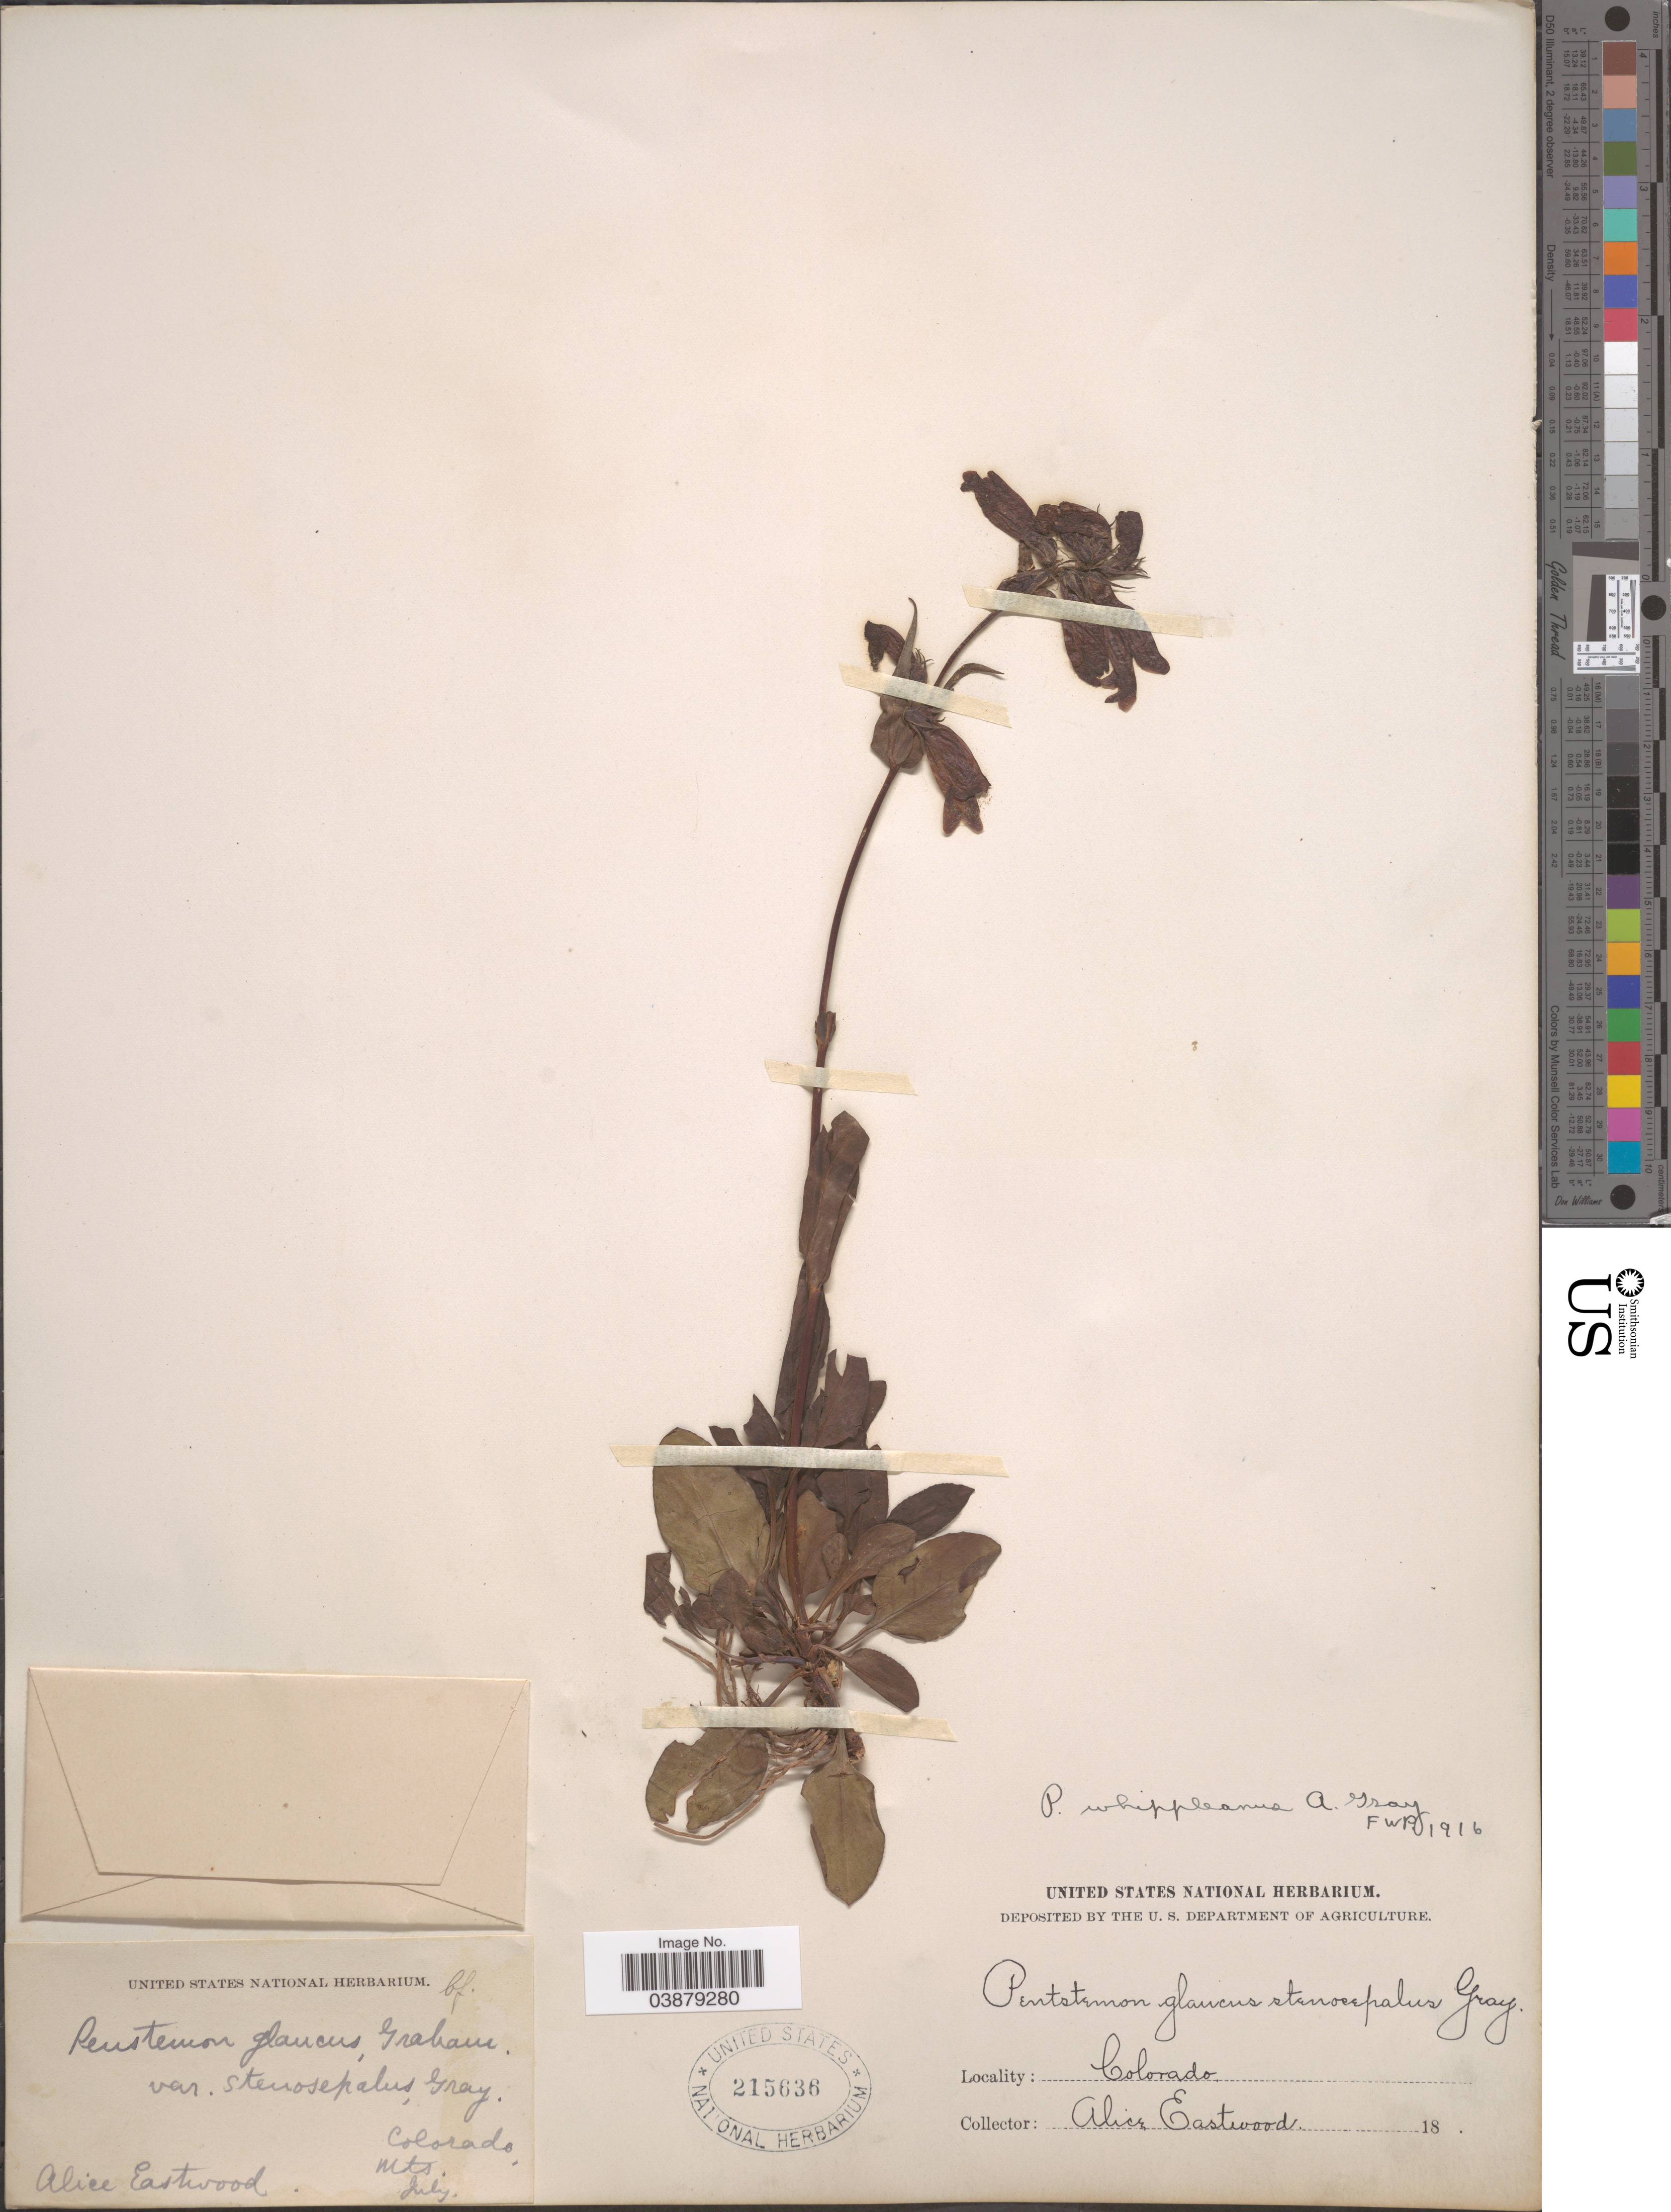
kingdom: Plantae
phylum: Tracheophyta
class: Magnoliopsida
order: Lamiales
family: Plantaginaceae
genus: Penstemon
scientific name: Penstemon whippleanus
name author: A. Gray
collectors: A. Eastwood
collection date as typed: July 18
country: United States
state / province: Colorado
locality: Colorado, Mts.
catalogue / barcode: US 215636